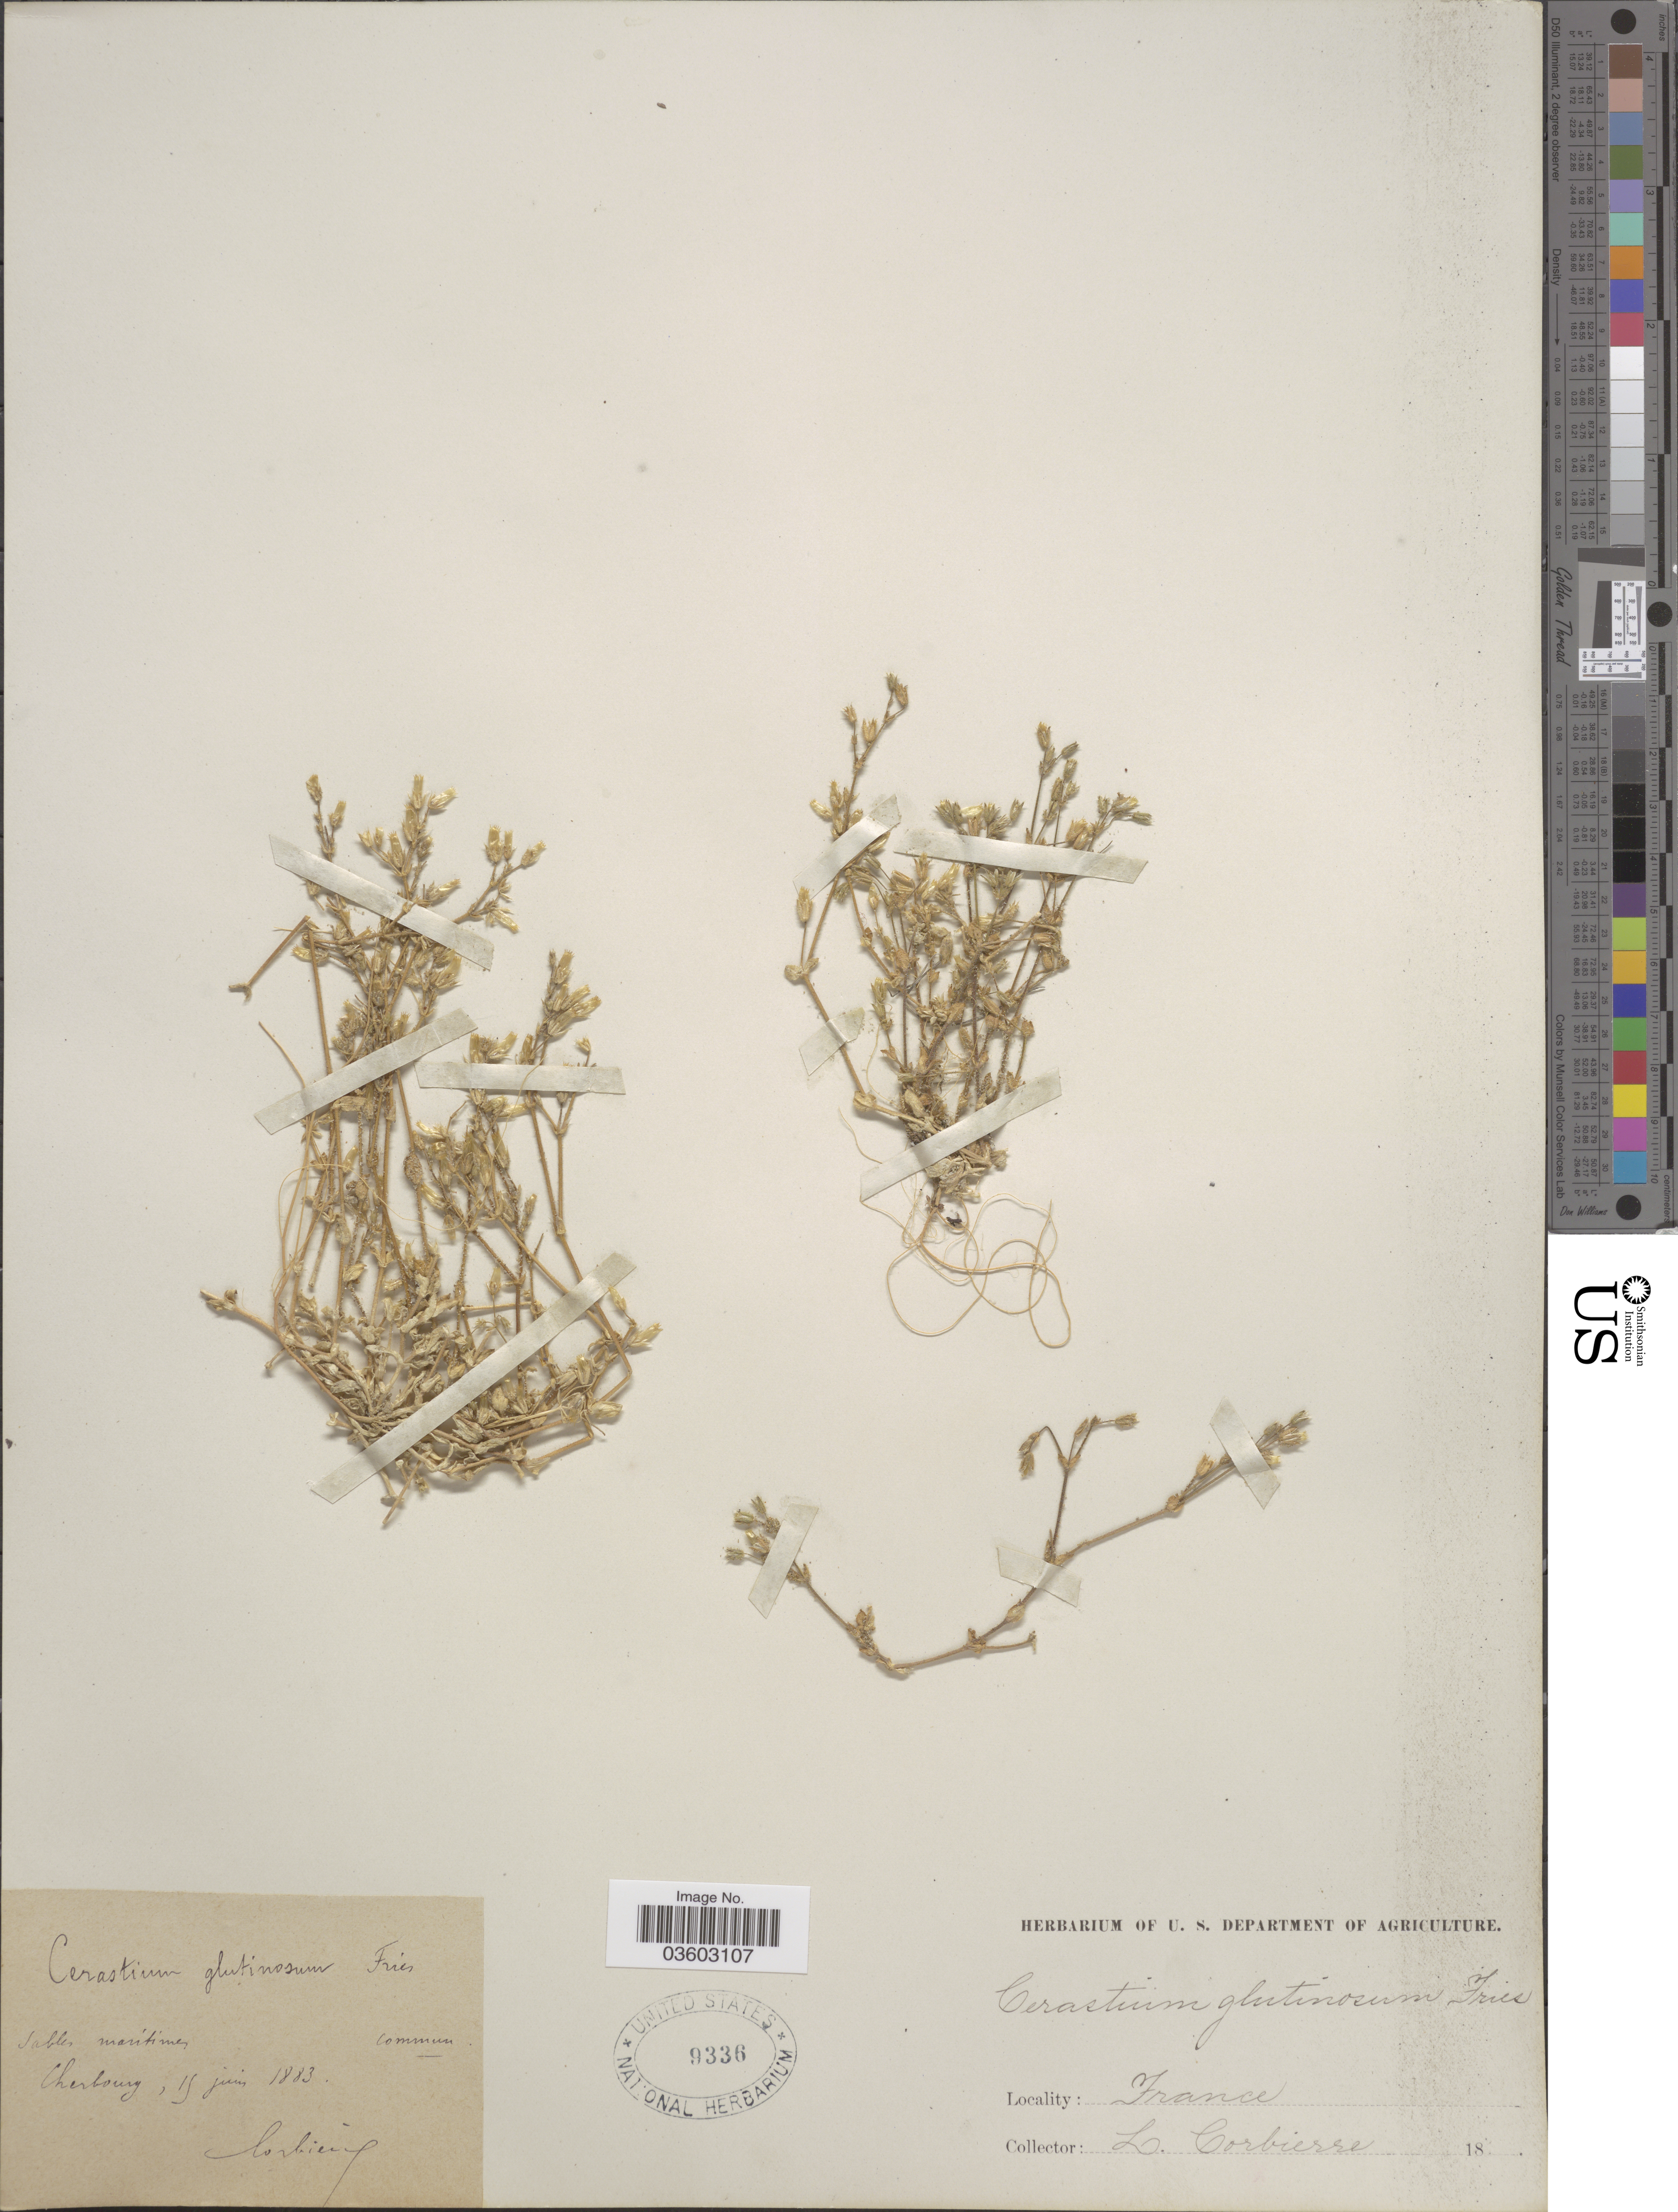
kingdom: Plantae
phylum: Tracheophyta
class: Magnoliopsida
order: Caryophyllales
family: Caryophyllaceae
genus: Cerastium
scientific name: Cerastium glutinosum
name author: Fr. a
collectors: L. Corbière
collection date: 1883-06-15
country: France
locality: Cherbourg.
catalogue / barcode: US 9336